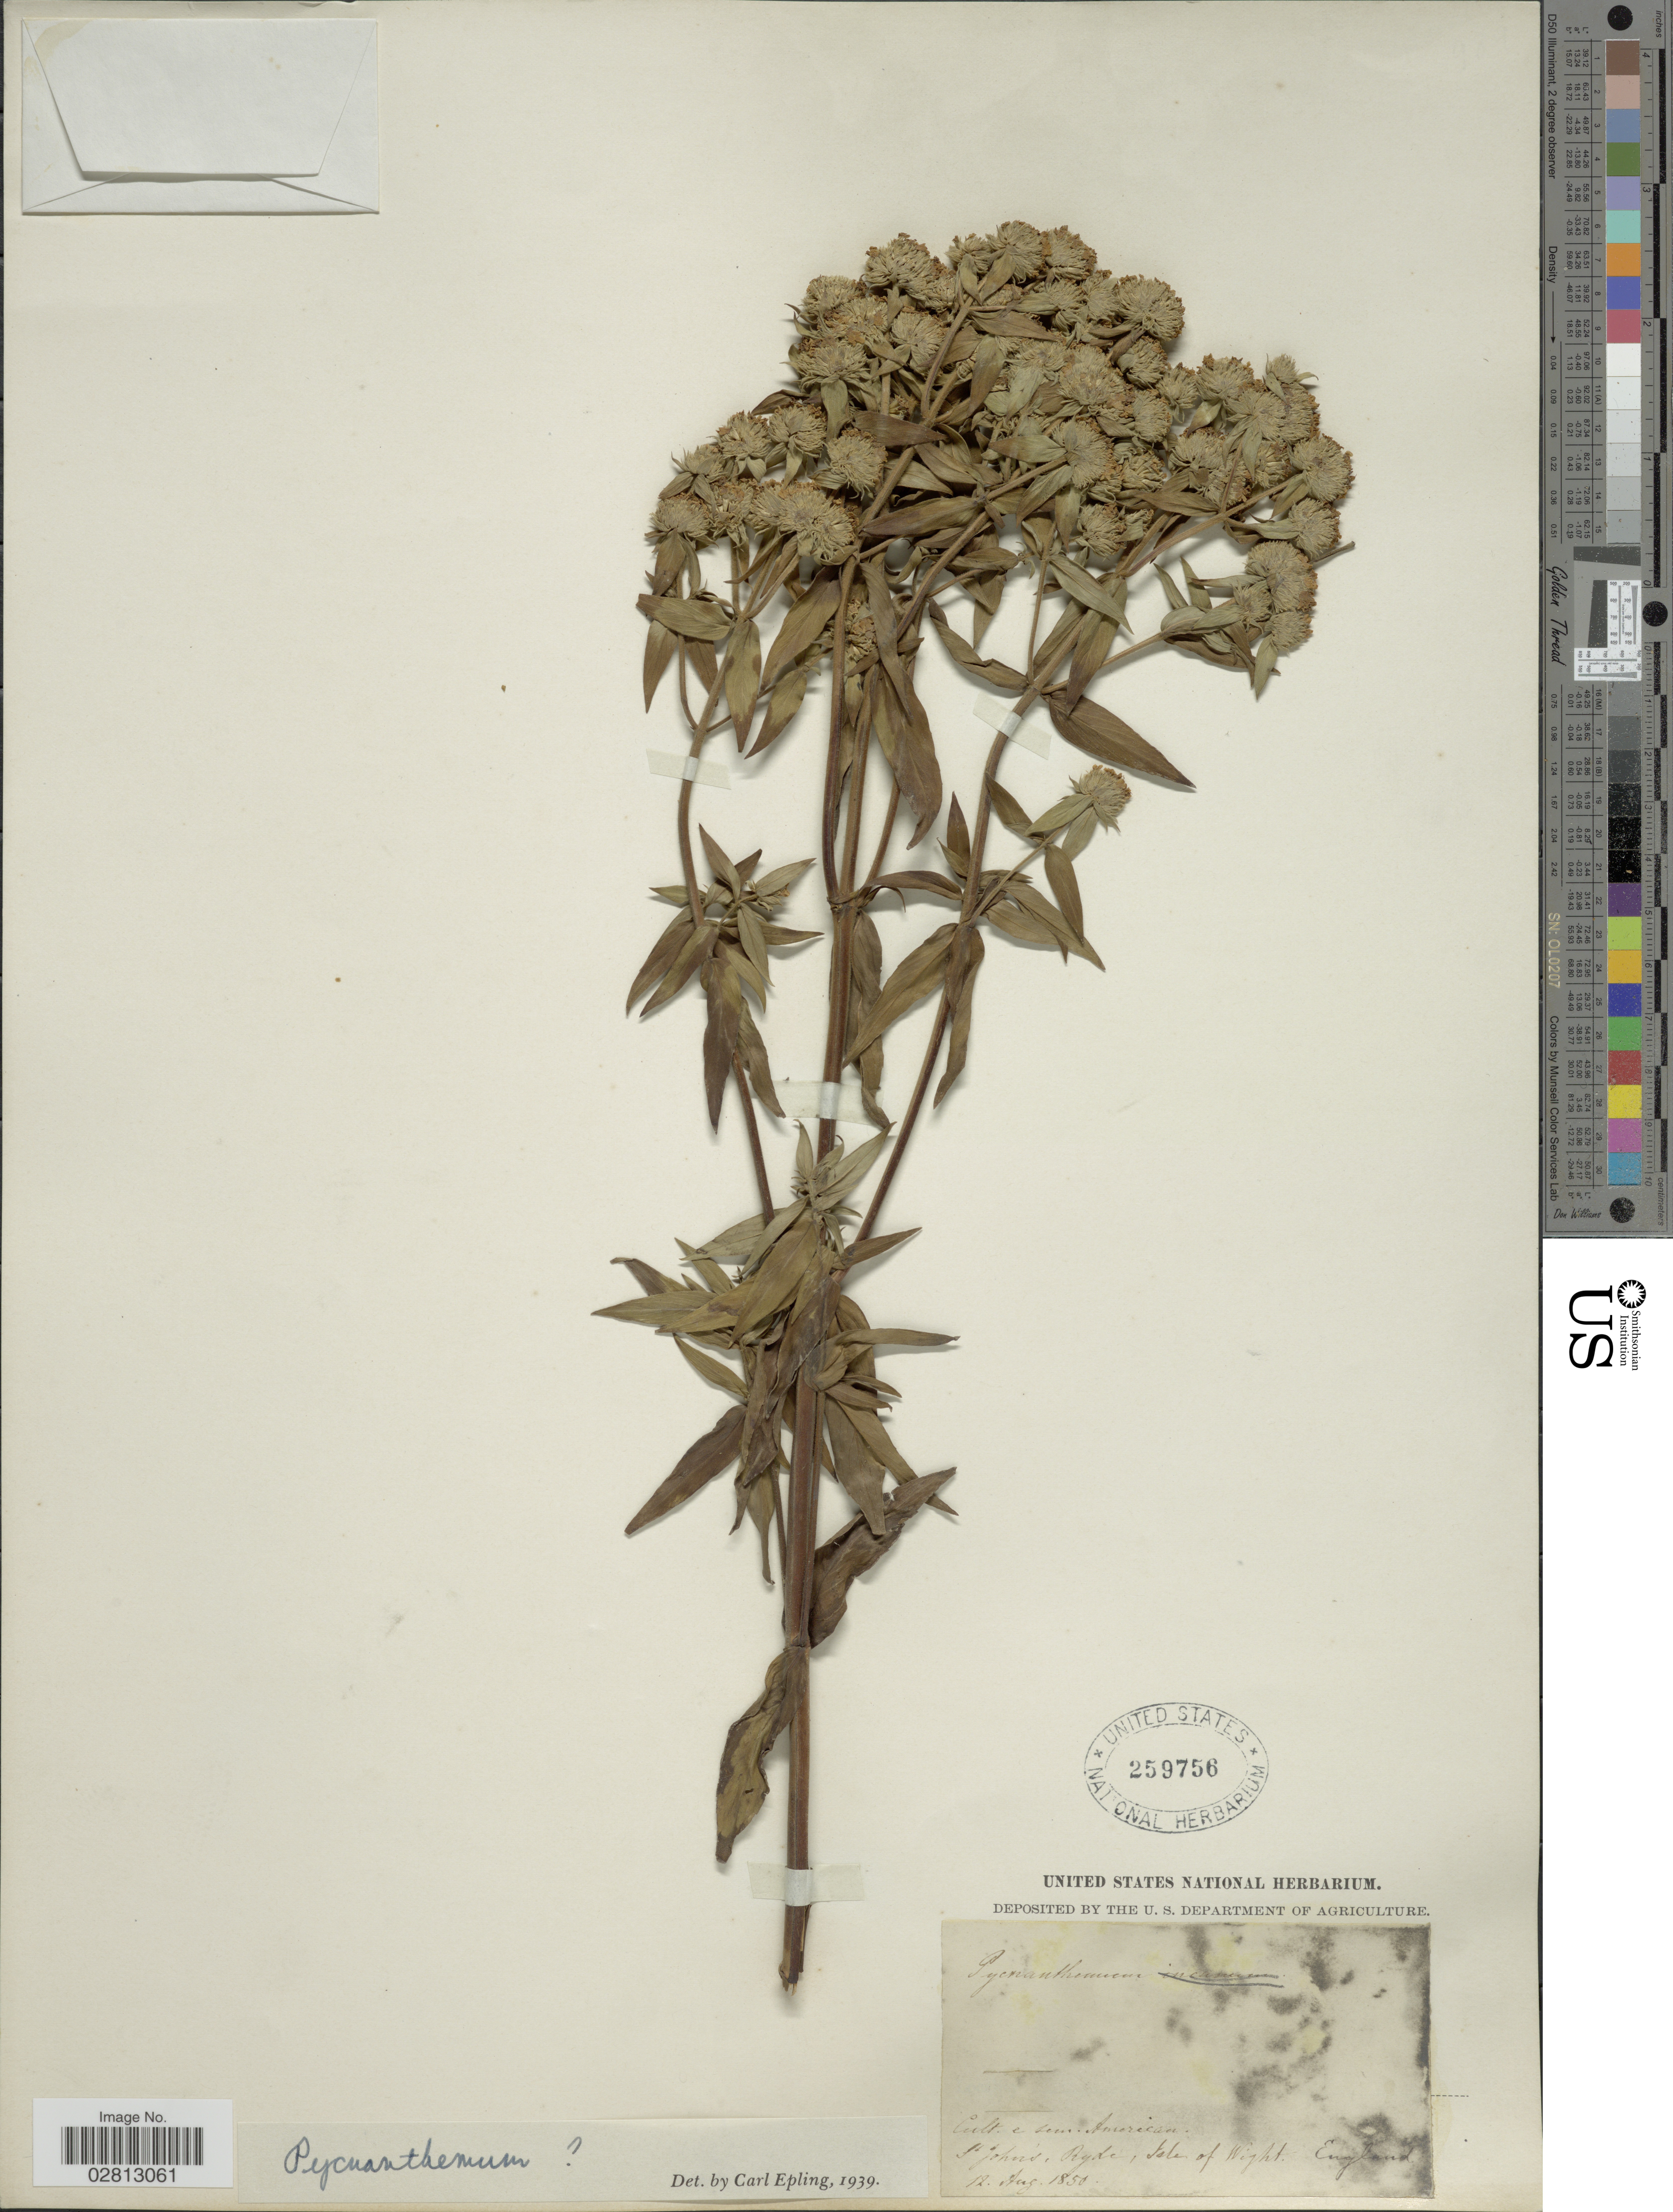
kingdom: Plantae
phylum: Tracheophyta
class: Magnoliopsida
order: Lamiales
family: Lamiaceae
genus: Pycnanthemum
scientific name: Pycnanthemum sp.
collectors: ex herb. United States National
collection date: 1850-08-12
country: United Kingdom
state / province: England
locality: St. John's, Ryde, Isle of Wight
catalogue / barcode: US 259756